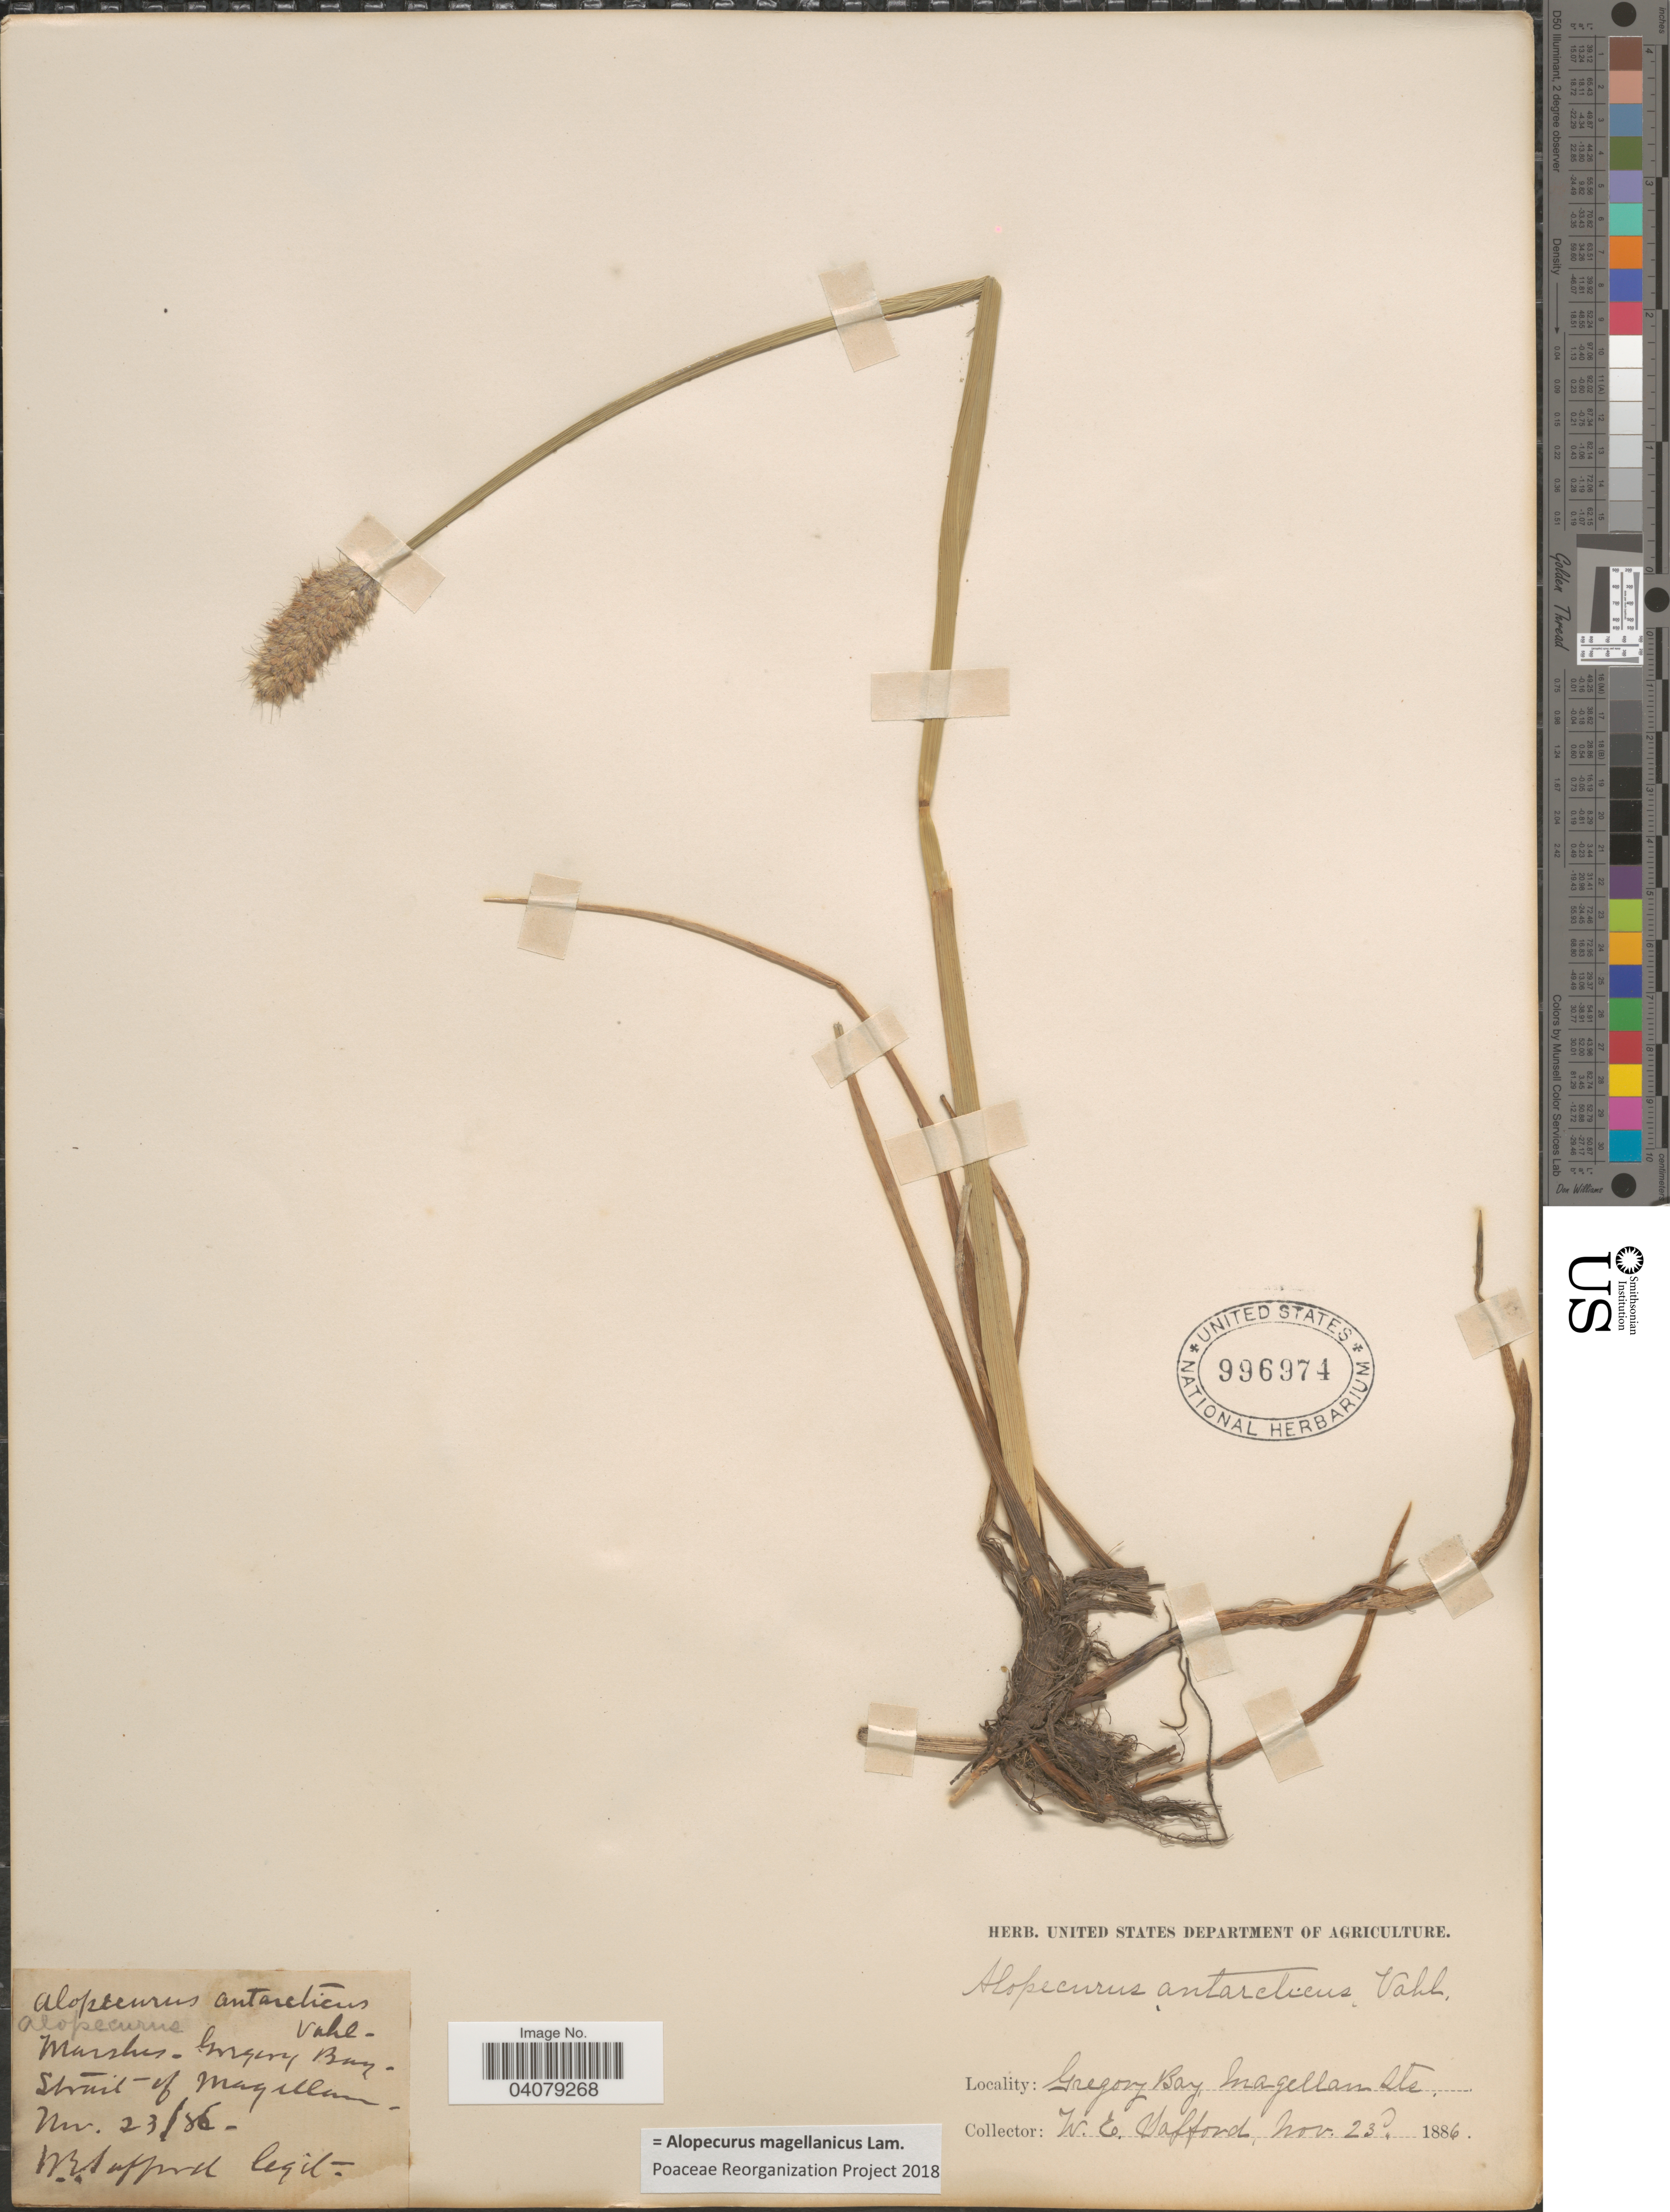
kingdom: Plantae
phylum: Tracheophyta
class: Liliopsida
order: Poales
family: Poaceae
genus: Alopecurus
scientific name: Alopecurus magellanicus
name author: Lam.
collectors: W. E. Safford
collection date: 1886-11-23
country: Chile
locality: Marshes, Gregory Bay, Strait of Magellan.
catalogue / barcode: US 996974